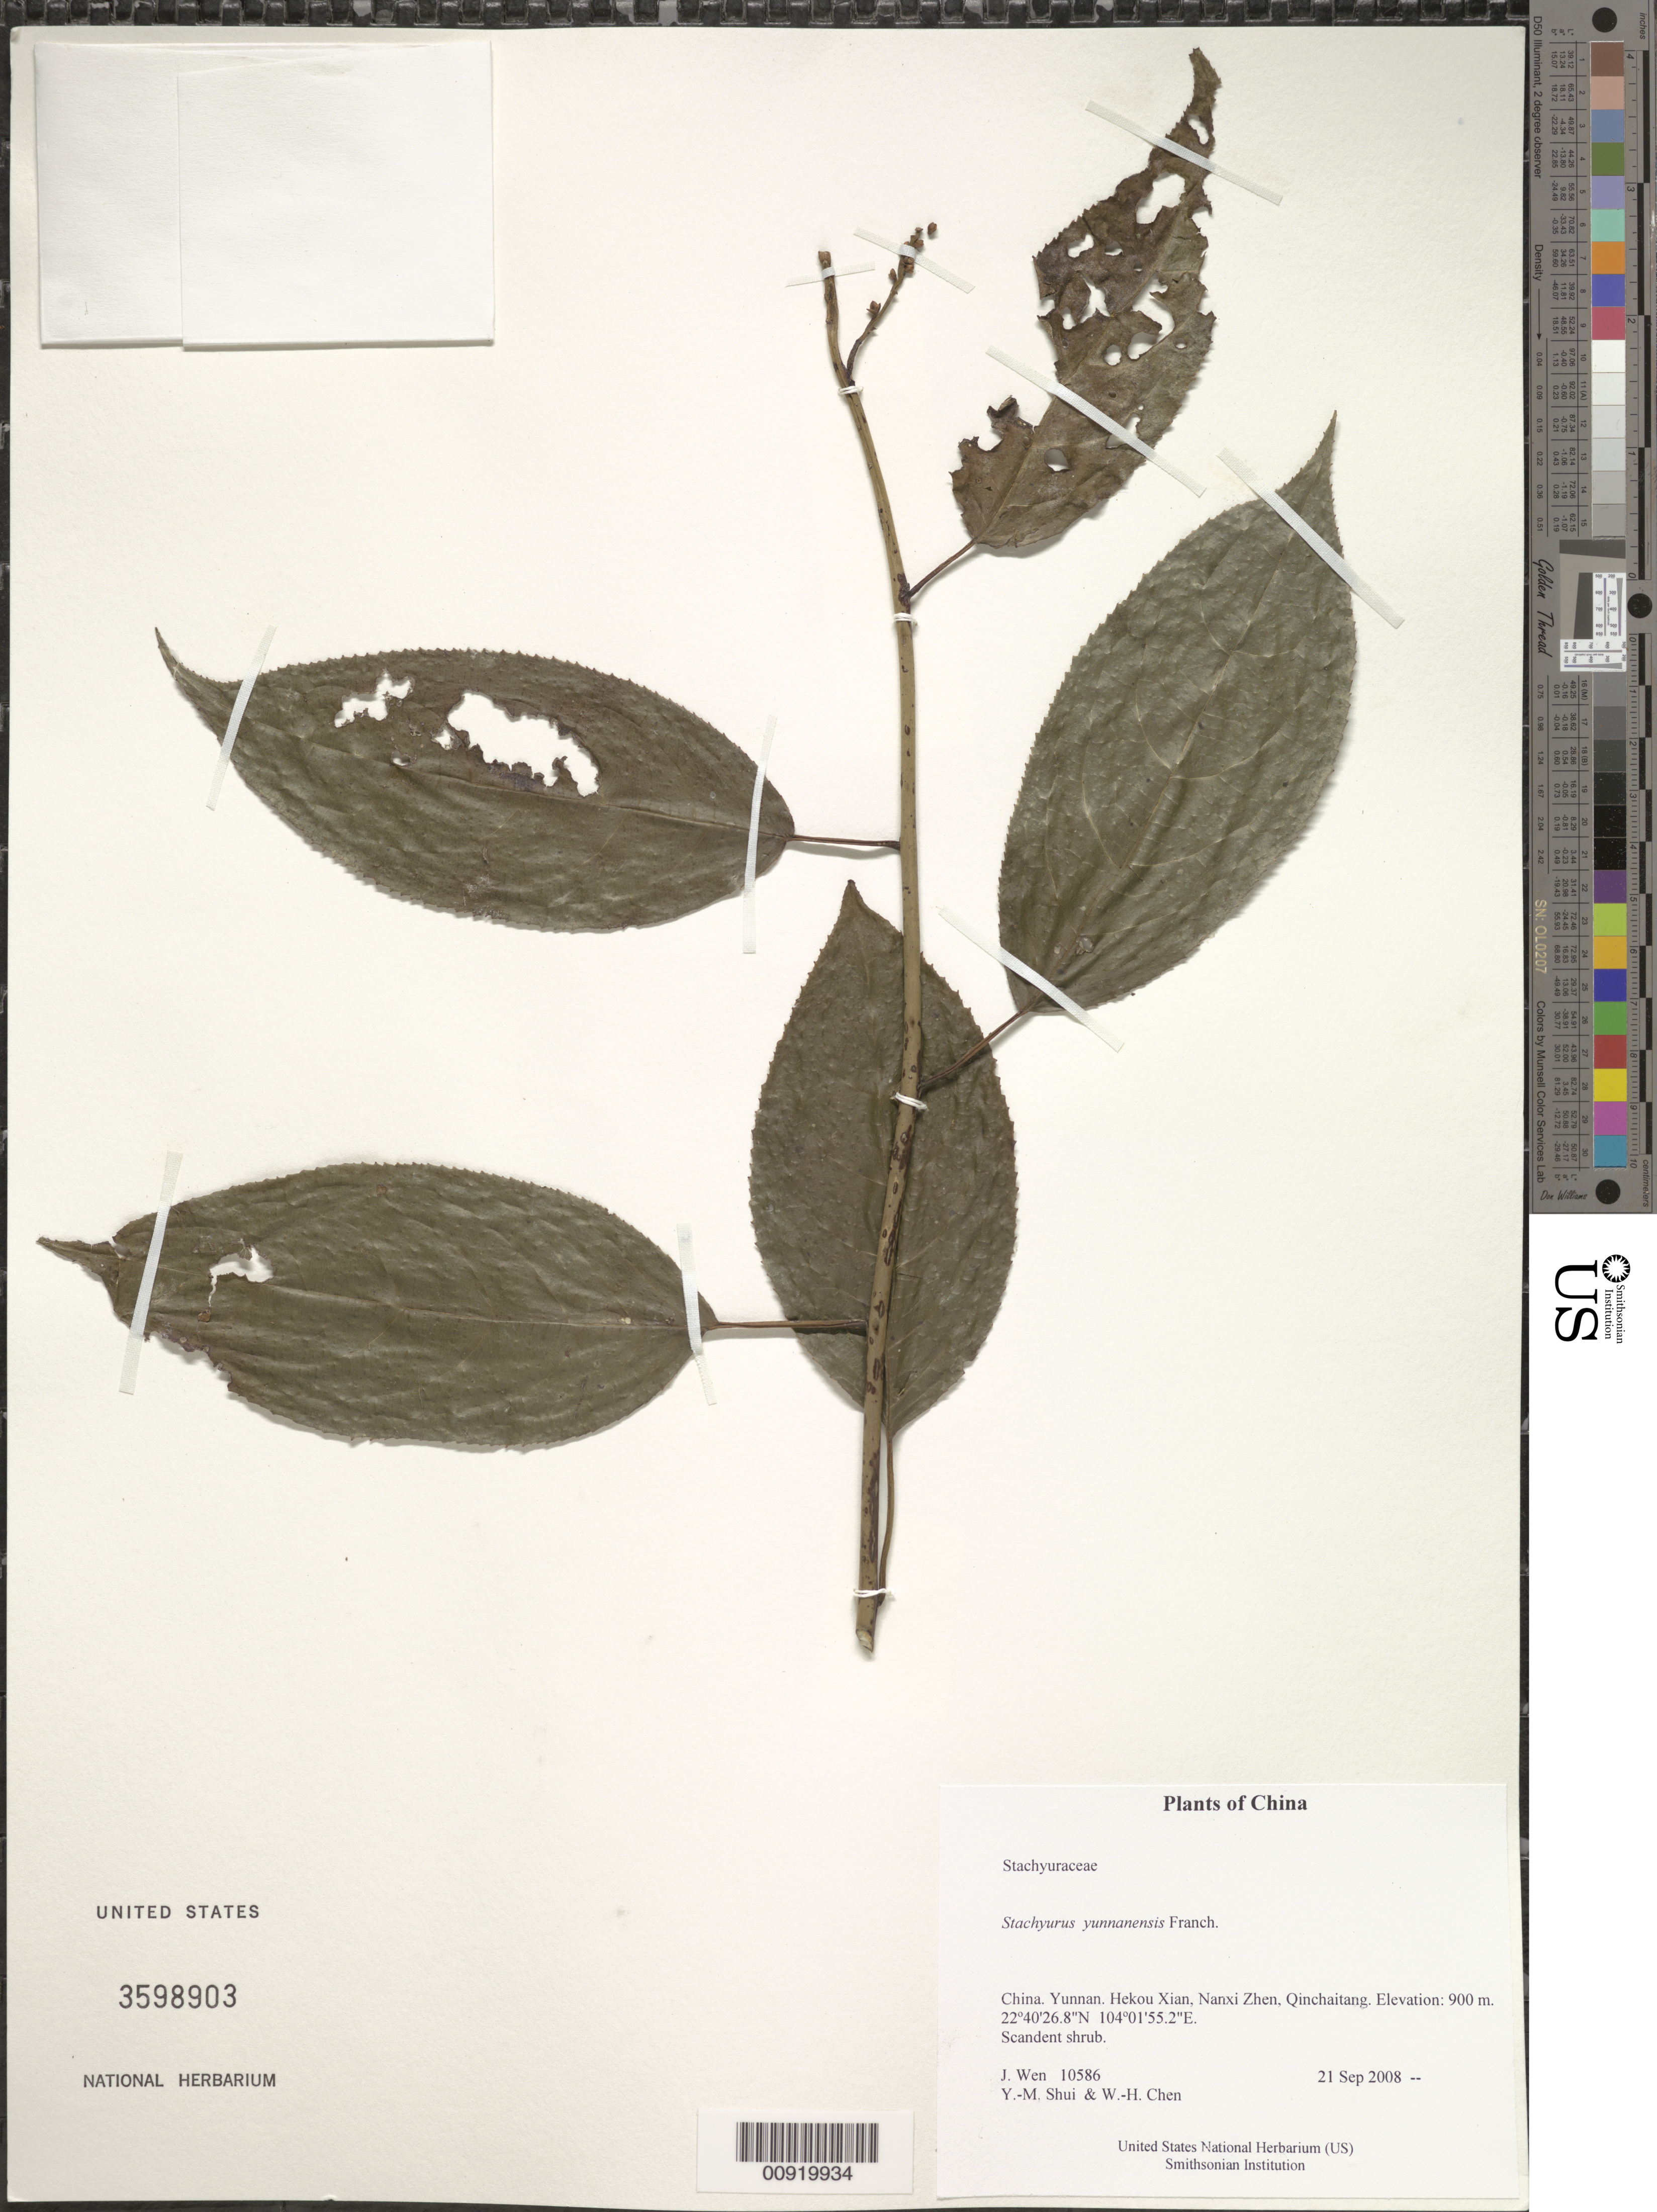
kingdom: Plantae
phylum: Tracheophyta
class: Magnoliopsida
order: Crossosomatales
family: Stachyuraceae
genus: Stachyurus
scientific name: Stachyurus yunnanensis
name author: Franch.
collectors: J. Wen, Y. Shui & W. Chen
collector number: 10586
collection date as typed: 21 Sep 2008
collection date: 2008-09-21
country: China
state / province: Yunnan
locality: Hekou Xian, Nanxi Zhen, Qinchaitang.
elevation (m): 900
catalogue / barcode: US 3598903